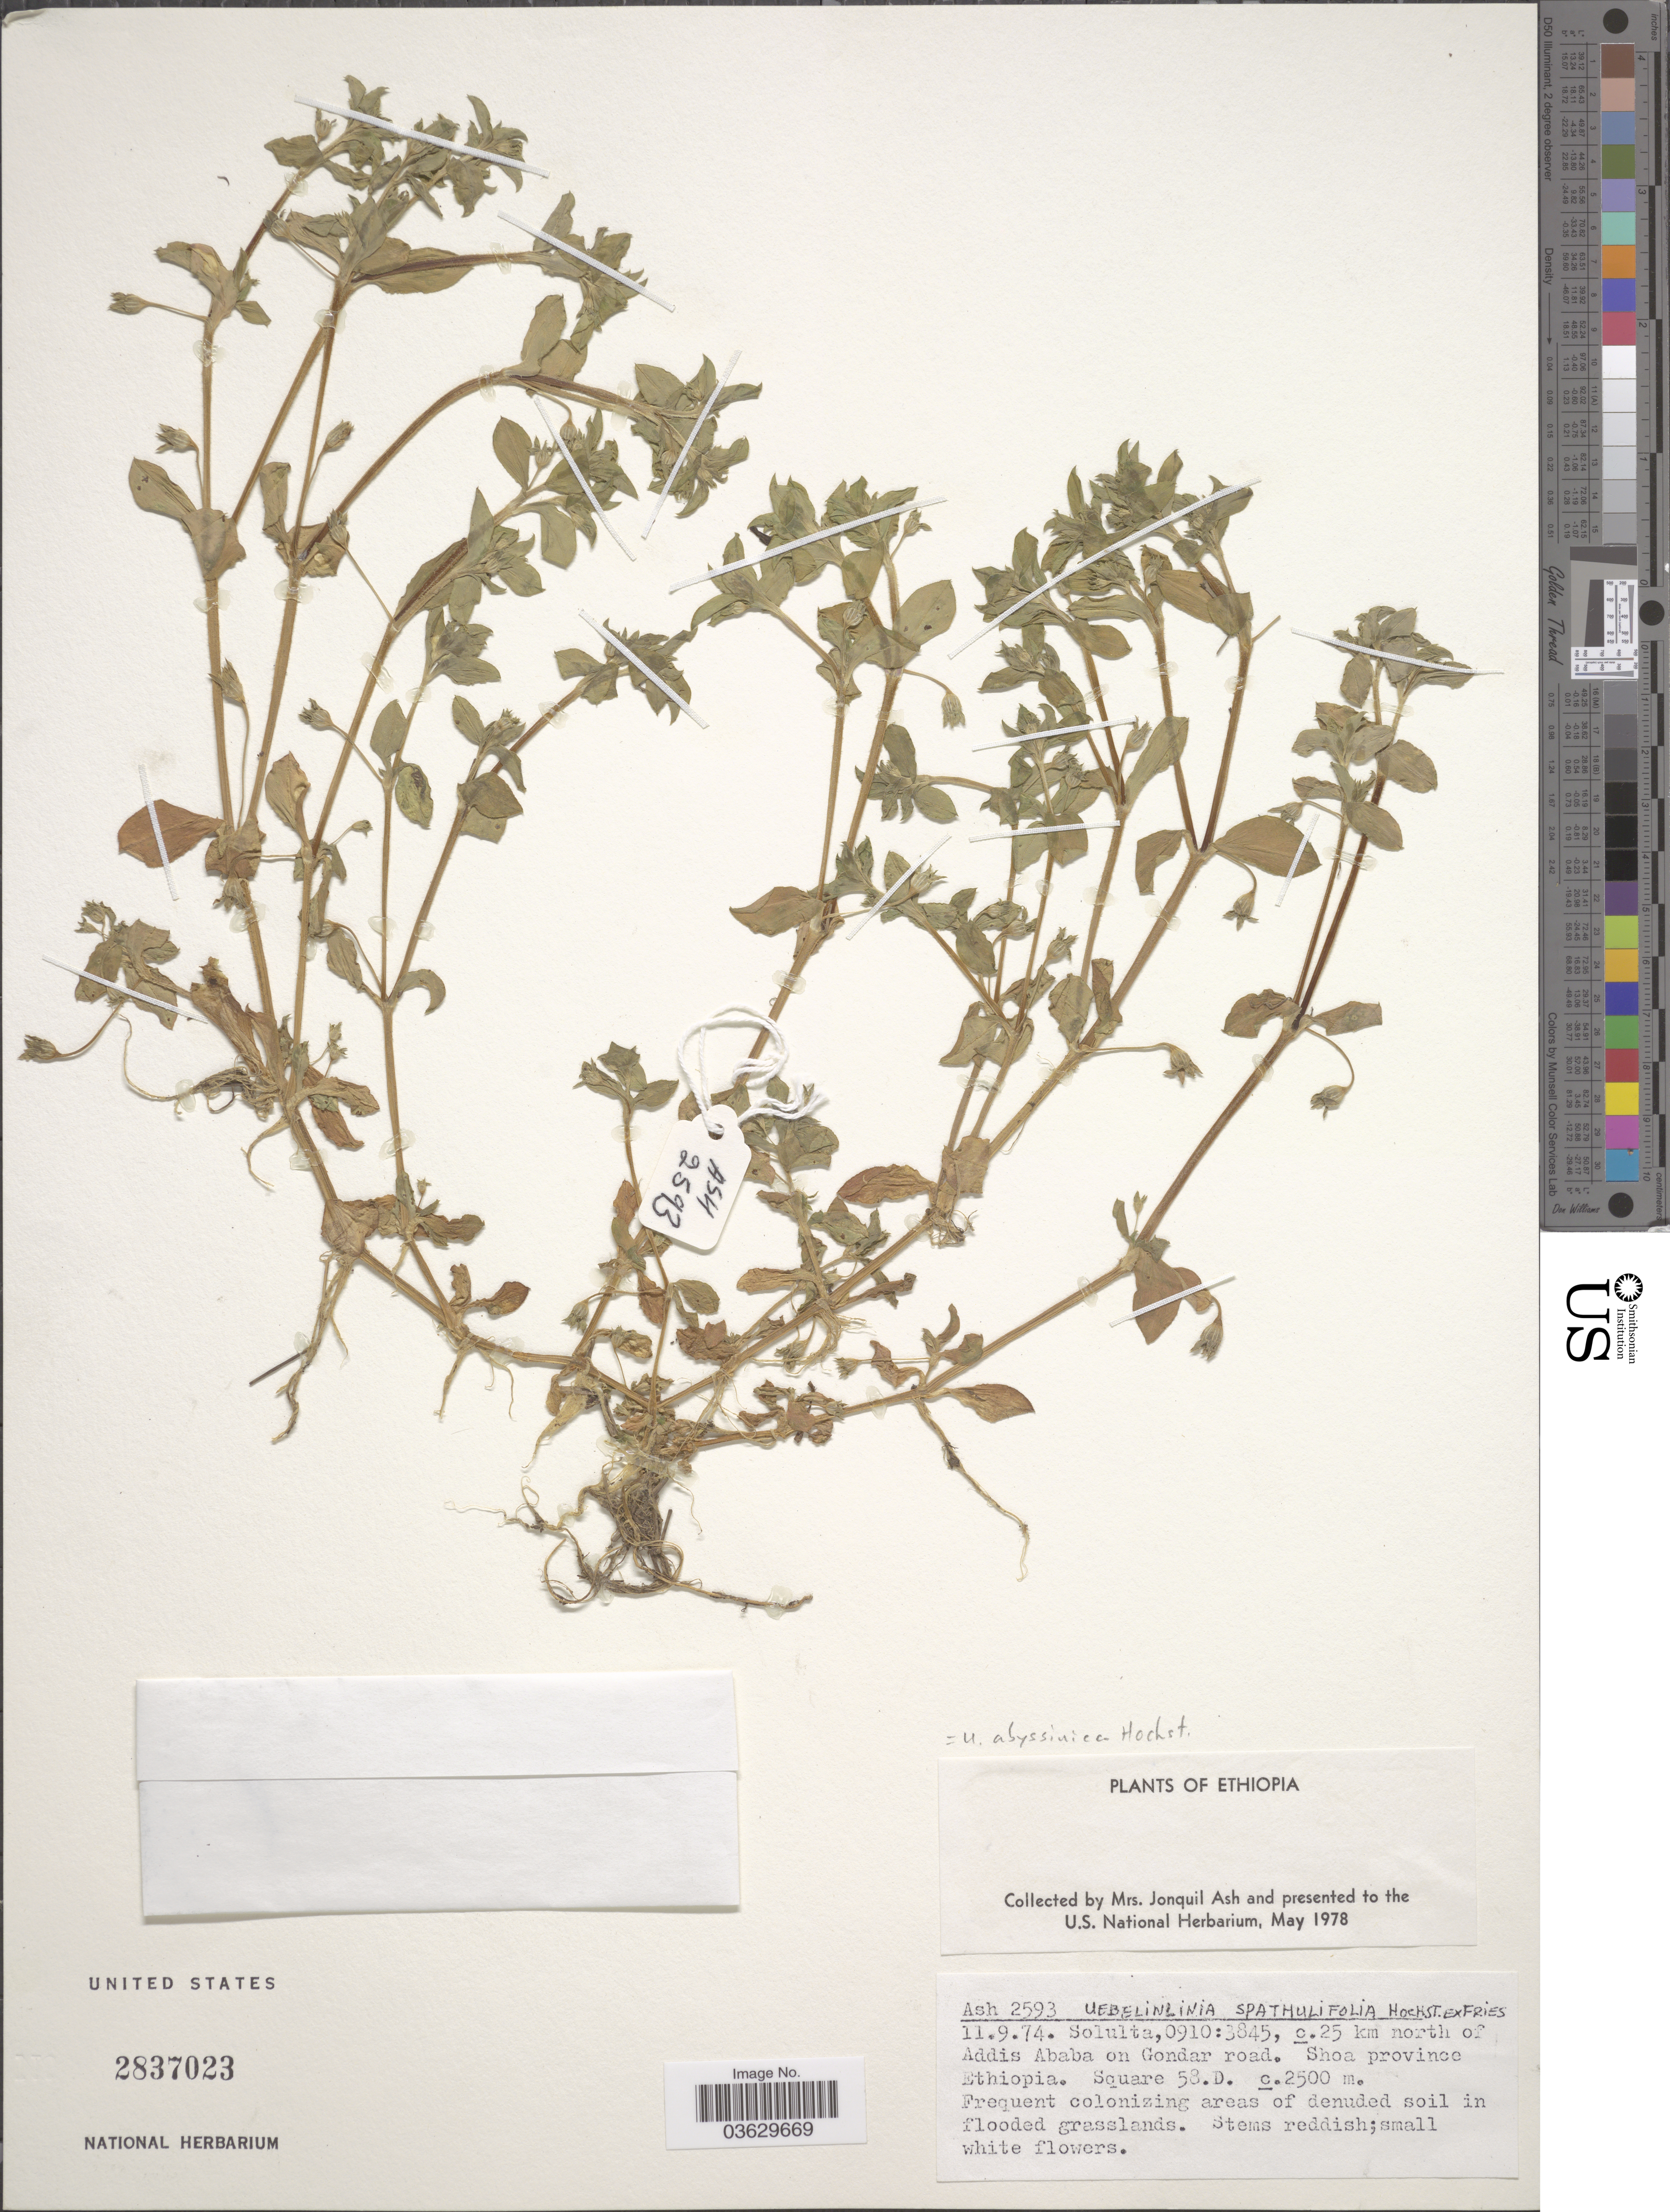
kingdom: Plantae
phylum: Tracheophyta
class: Magnoliopsida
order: Caryophyllales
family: Caryophyllaceae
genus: Silene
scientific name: Silene abyssinica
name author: (Hochst.) H. Neumayer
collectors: J. Ash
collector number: Ash 2593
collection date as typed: Transcribed d/m/y: 11/9/74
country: Ethiopia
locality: Solulta, 0910:3845, c.25 km north of Addis Ababa on Gondar road. Shoa province. Square 58.D.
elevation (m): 2500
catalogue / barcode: US 2837023